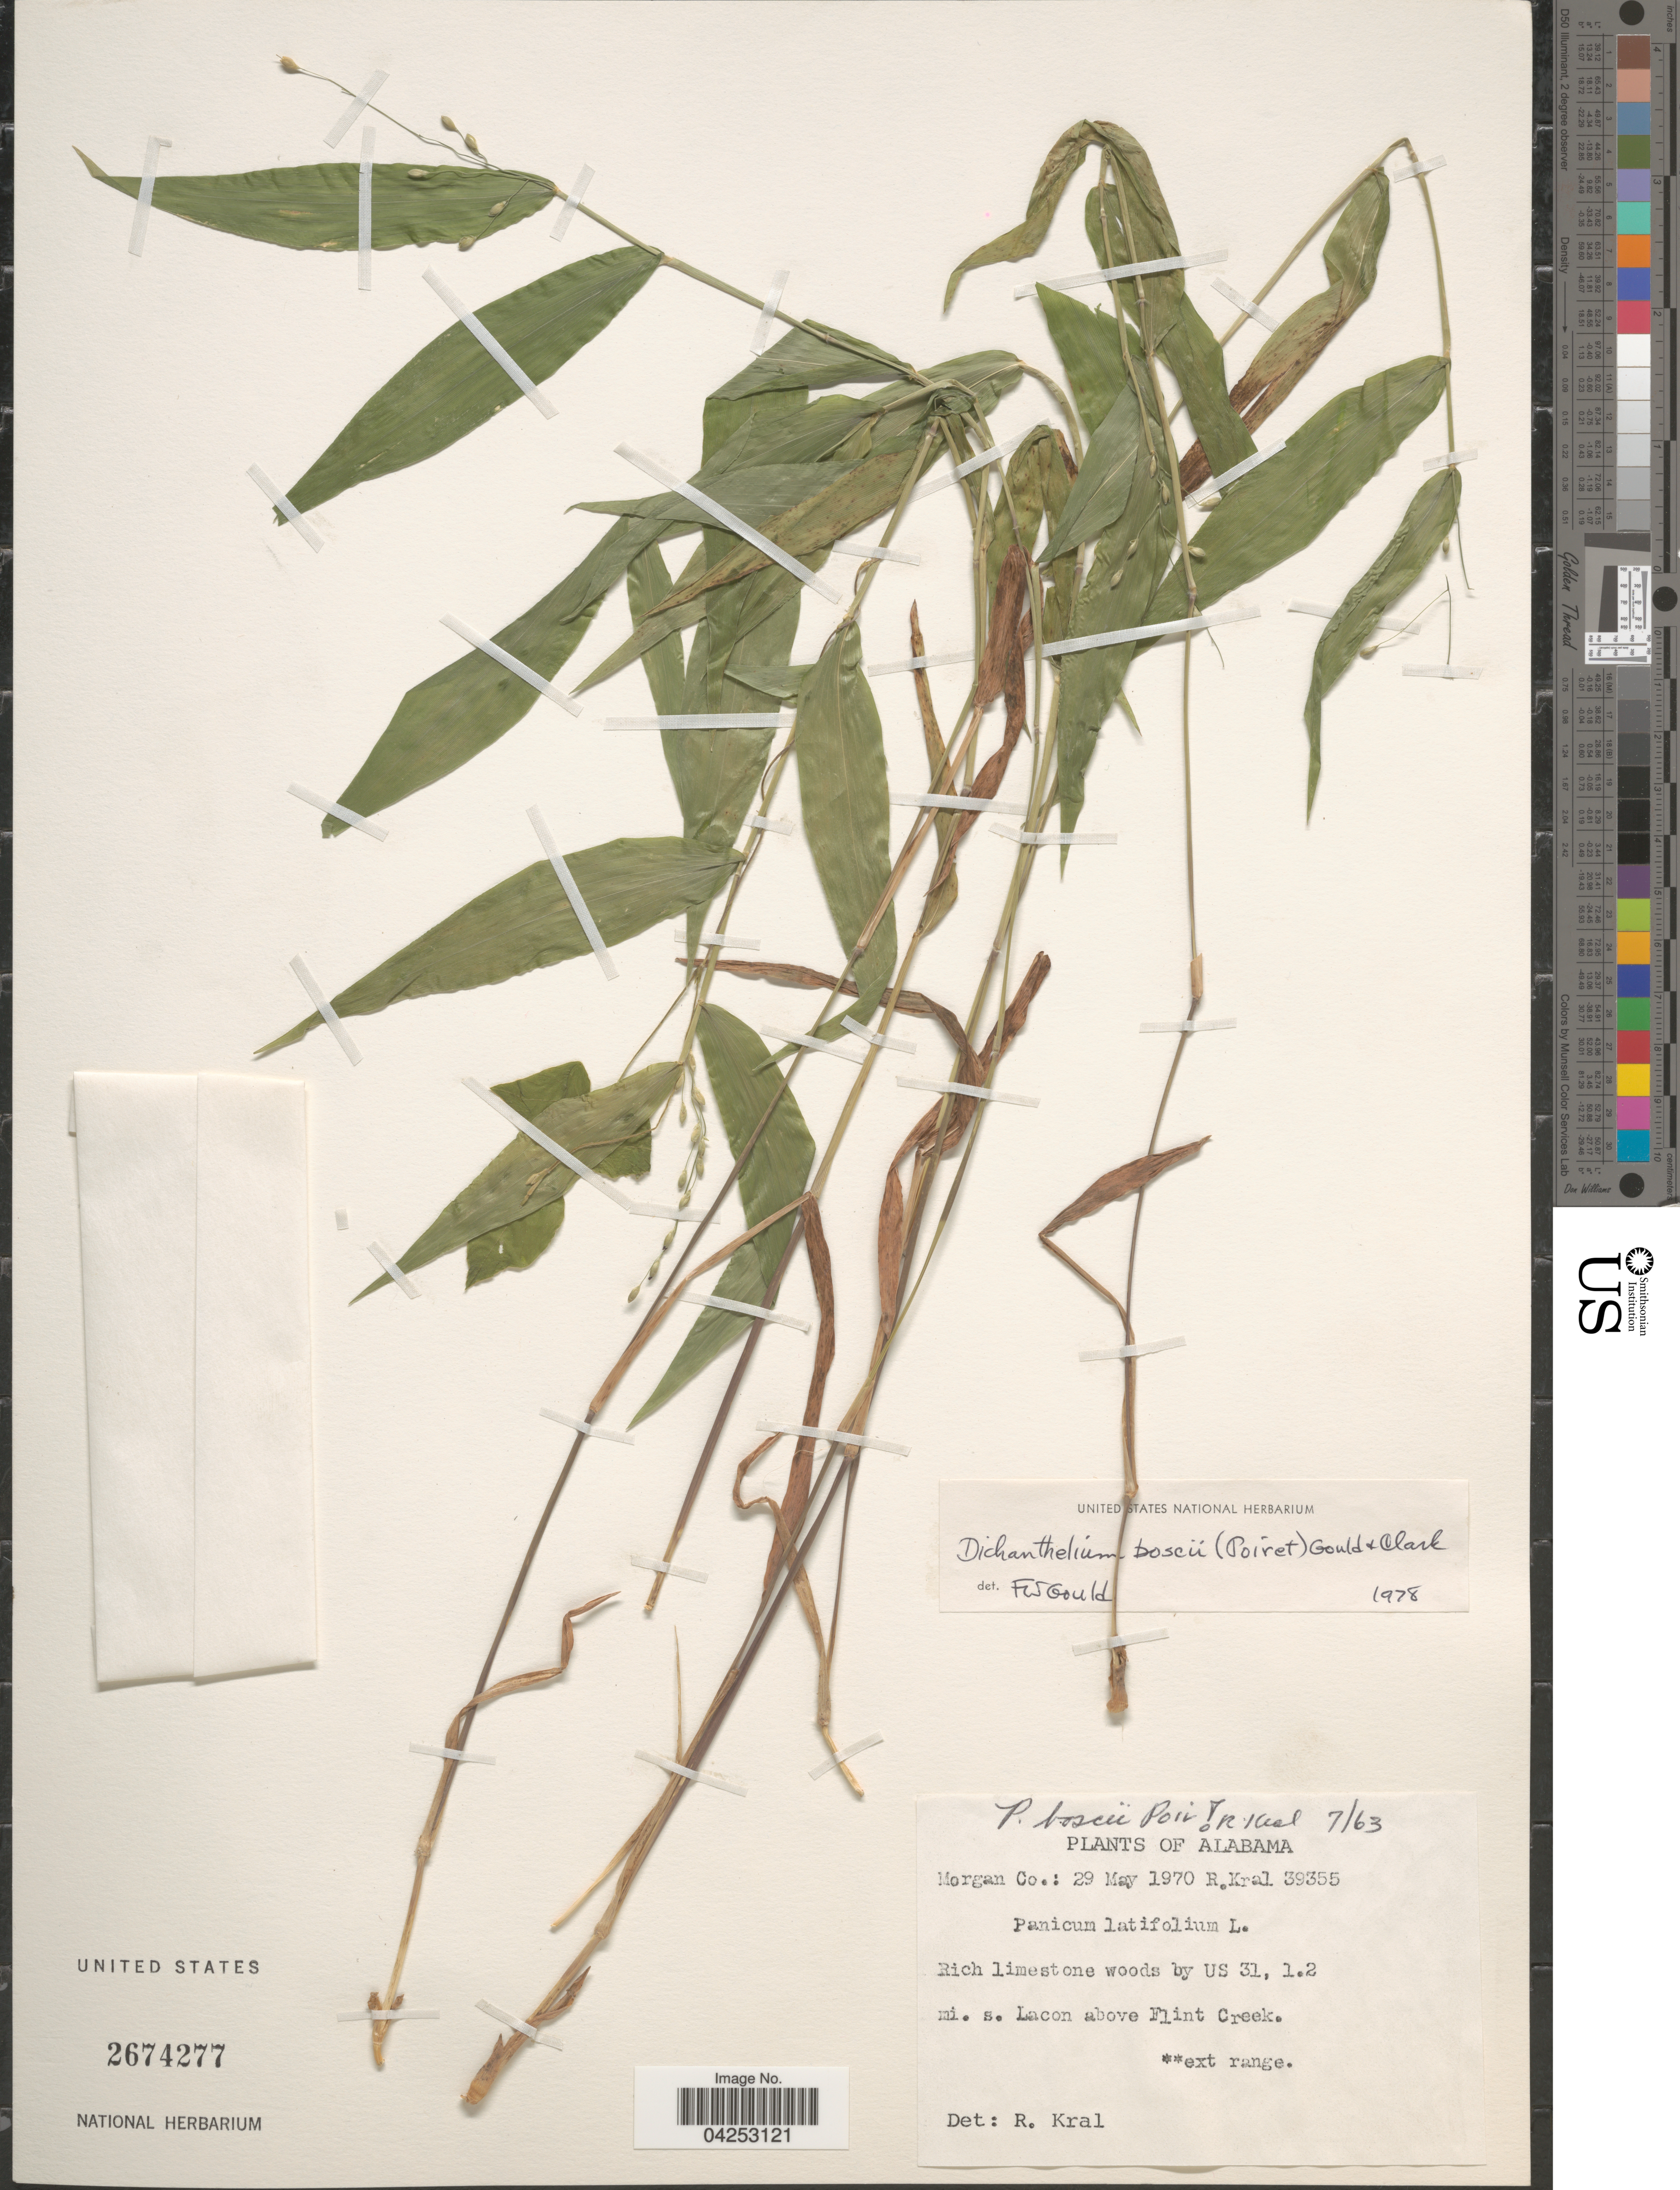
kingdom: Plantae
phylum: Tracheophyta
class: Liliopsida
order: Poales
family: Poaceae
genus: Dichanthelium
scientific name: Dichanthelium boscii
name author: (Poir.) Gould & C.A. Clark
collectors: R. Kral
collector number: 39355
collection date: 1970-05-29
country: United States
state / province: Alabama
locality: Morgan Co.: Rich limestone woods by US 31, 1.2 mi. s. Lagon above Flint Creek.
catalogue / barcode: US 2674277